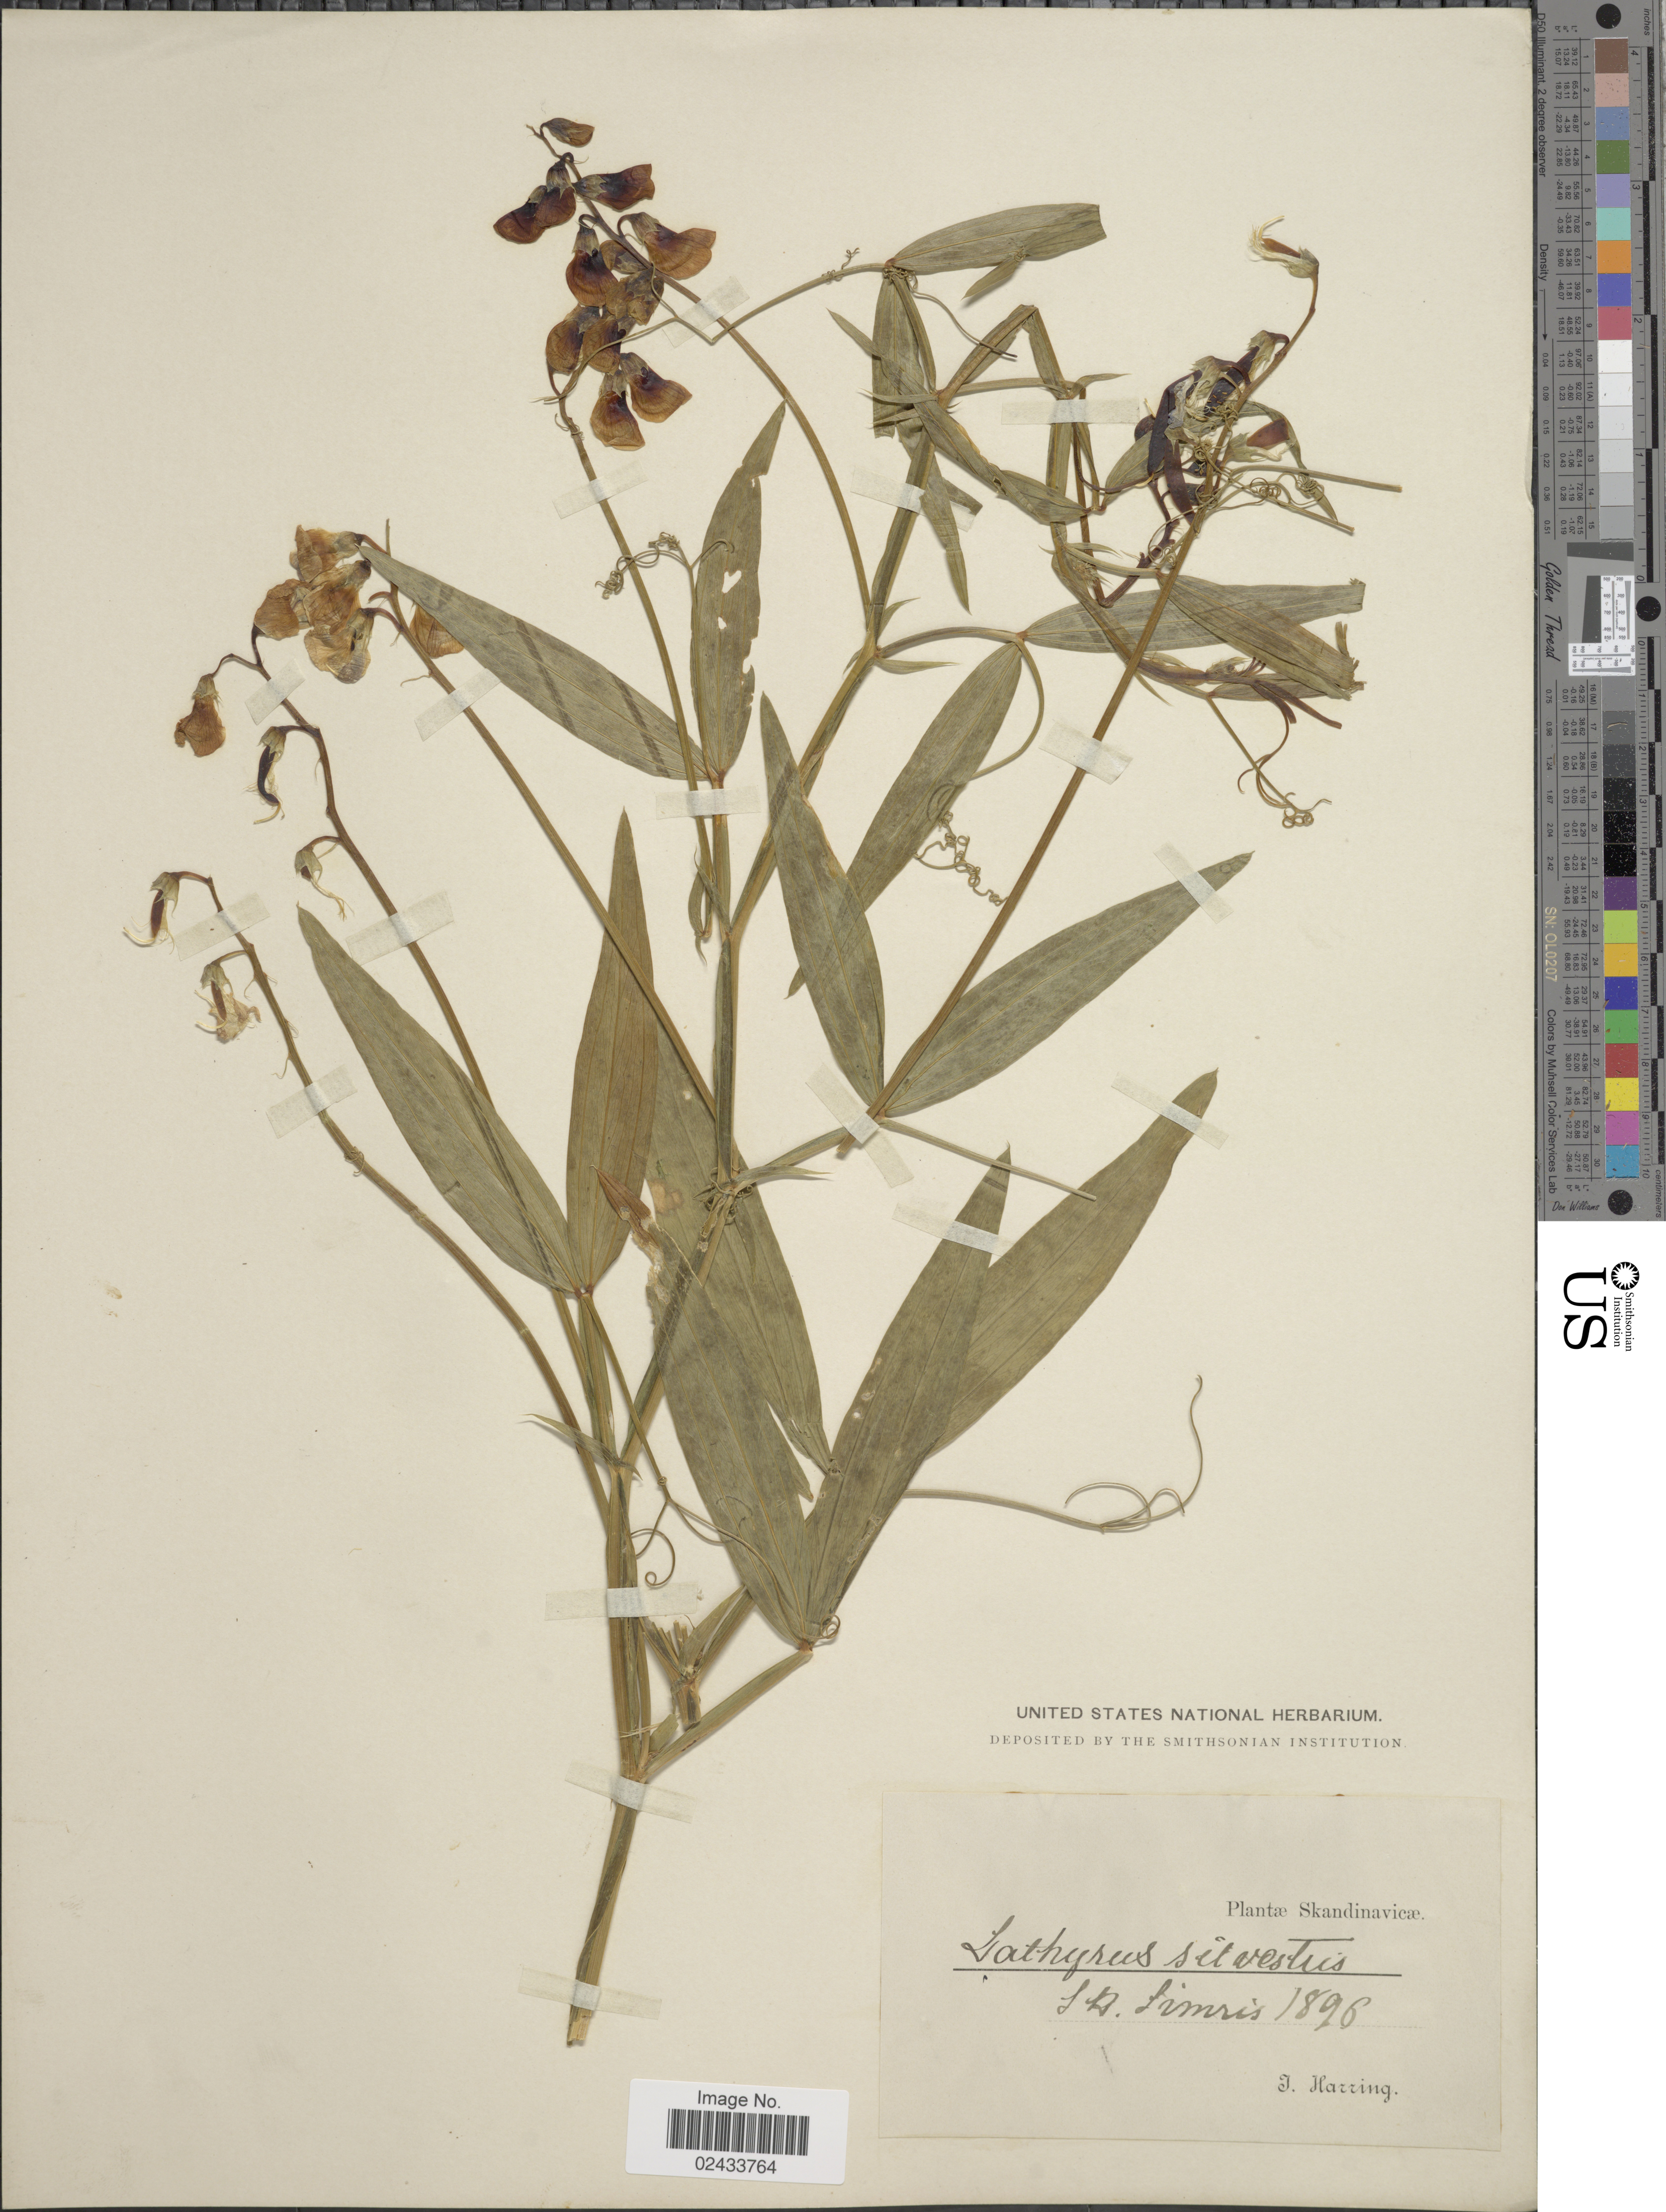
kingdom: Plantae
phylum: Tracheophyta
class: Magnoliopsida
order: Fabales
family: Fabaceae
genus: Lathyrus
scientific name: Lathyrus sylvestris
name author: L.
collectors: J. Harring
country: Sweden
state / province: Skåne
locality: Skandinavicae, S.K. Simris